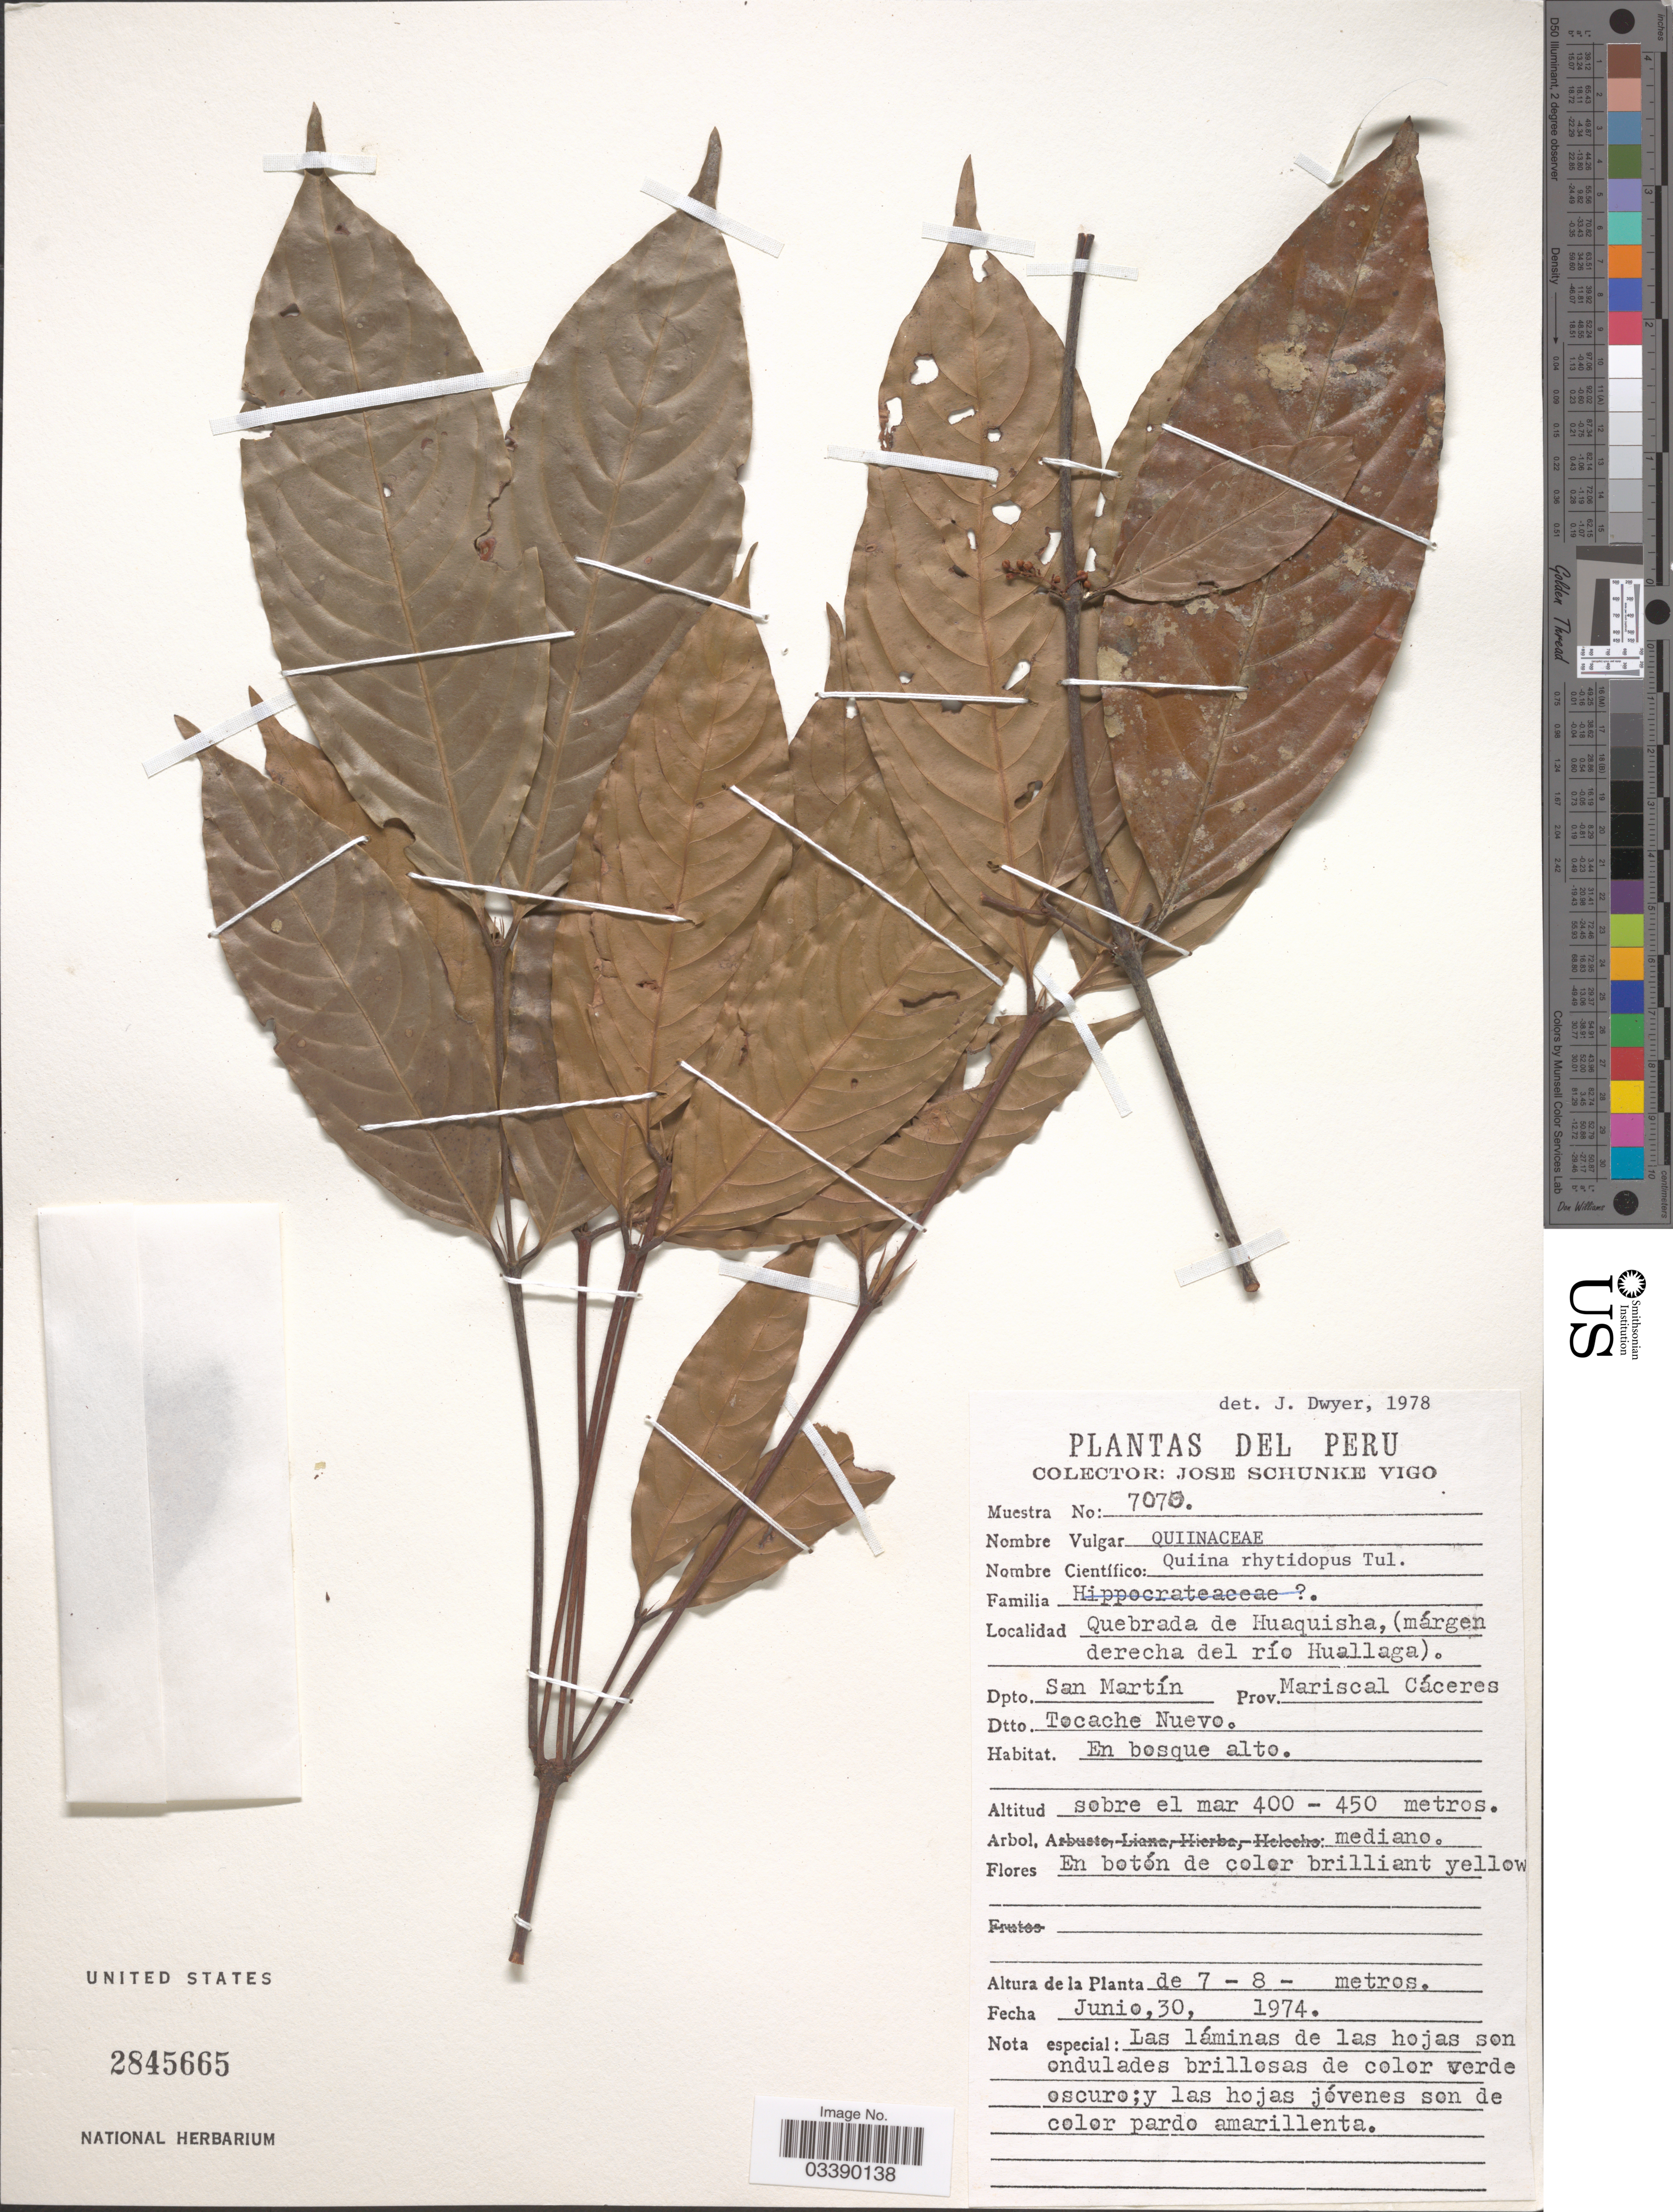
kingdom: Plantae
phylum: Tracheophyta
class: Magnoliopsida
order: Malpighiales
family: Quiinaceae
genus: Quiina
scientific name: Quiina rhytidopus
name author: Tul.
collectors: J. Schunke Vigo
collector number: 7070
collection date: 1974-06-30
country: Peru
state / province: San Martín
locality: Quebrada de Huaquisha, (márgen derecha del río Huallaga) Dpto. San Martin, Prov. Mariscal Cáceres. Dtto. Tocache Nuevo.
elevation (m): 400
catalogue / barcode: US 2845665